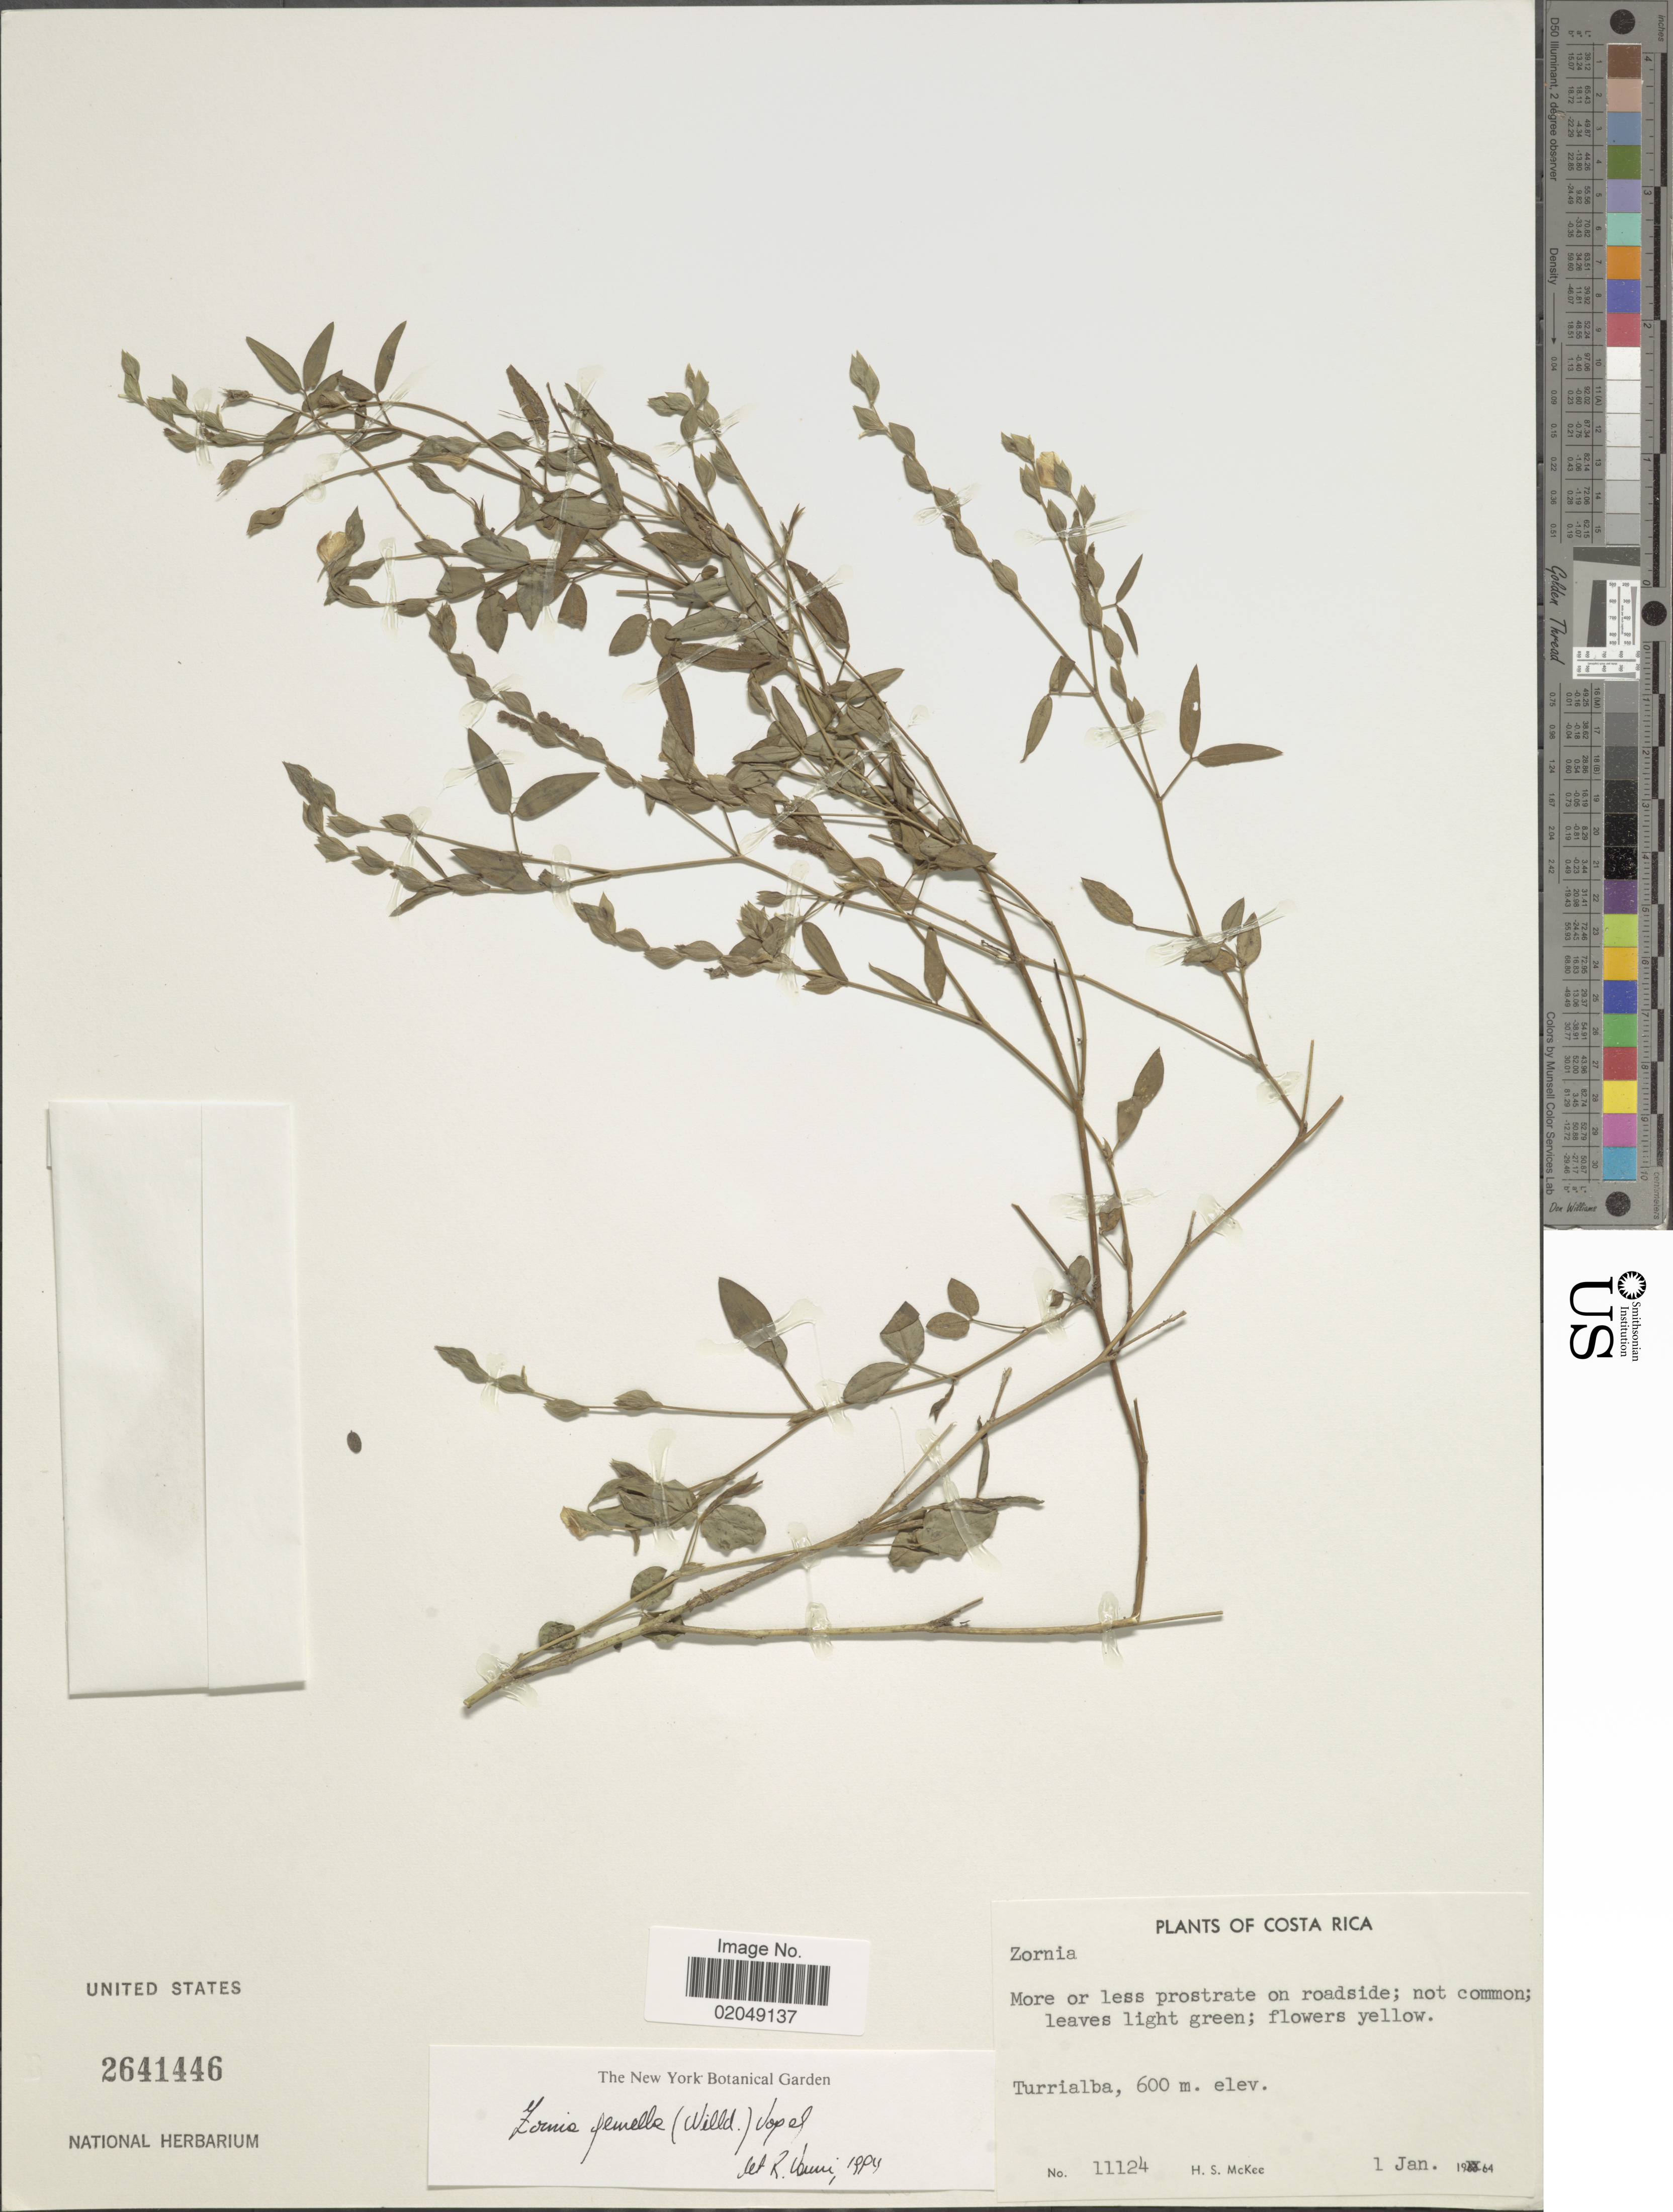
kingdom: Plantae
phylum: Tracheophyta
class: Magnoliopsida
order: Fabales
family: Fabaceae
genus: Zornia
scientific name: Zornia gemella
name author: Vogel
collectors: H. S. McKee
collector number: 11124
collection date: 1964-01-01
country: Costa Rica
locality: Turrialba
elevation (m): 600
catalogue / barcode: US 2641446